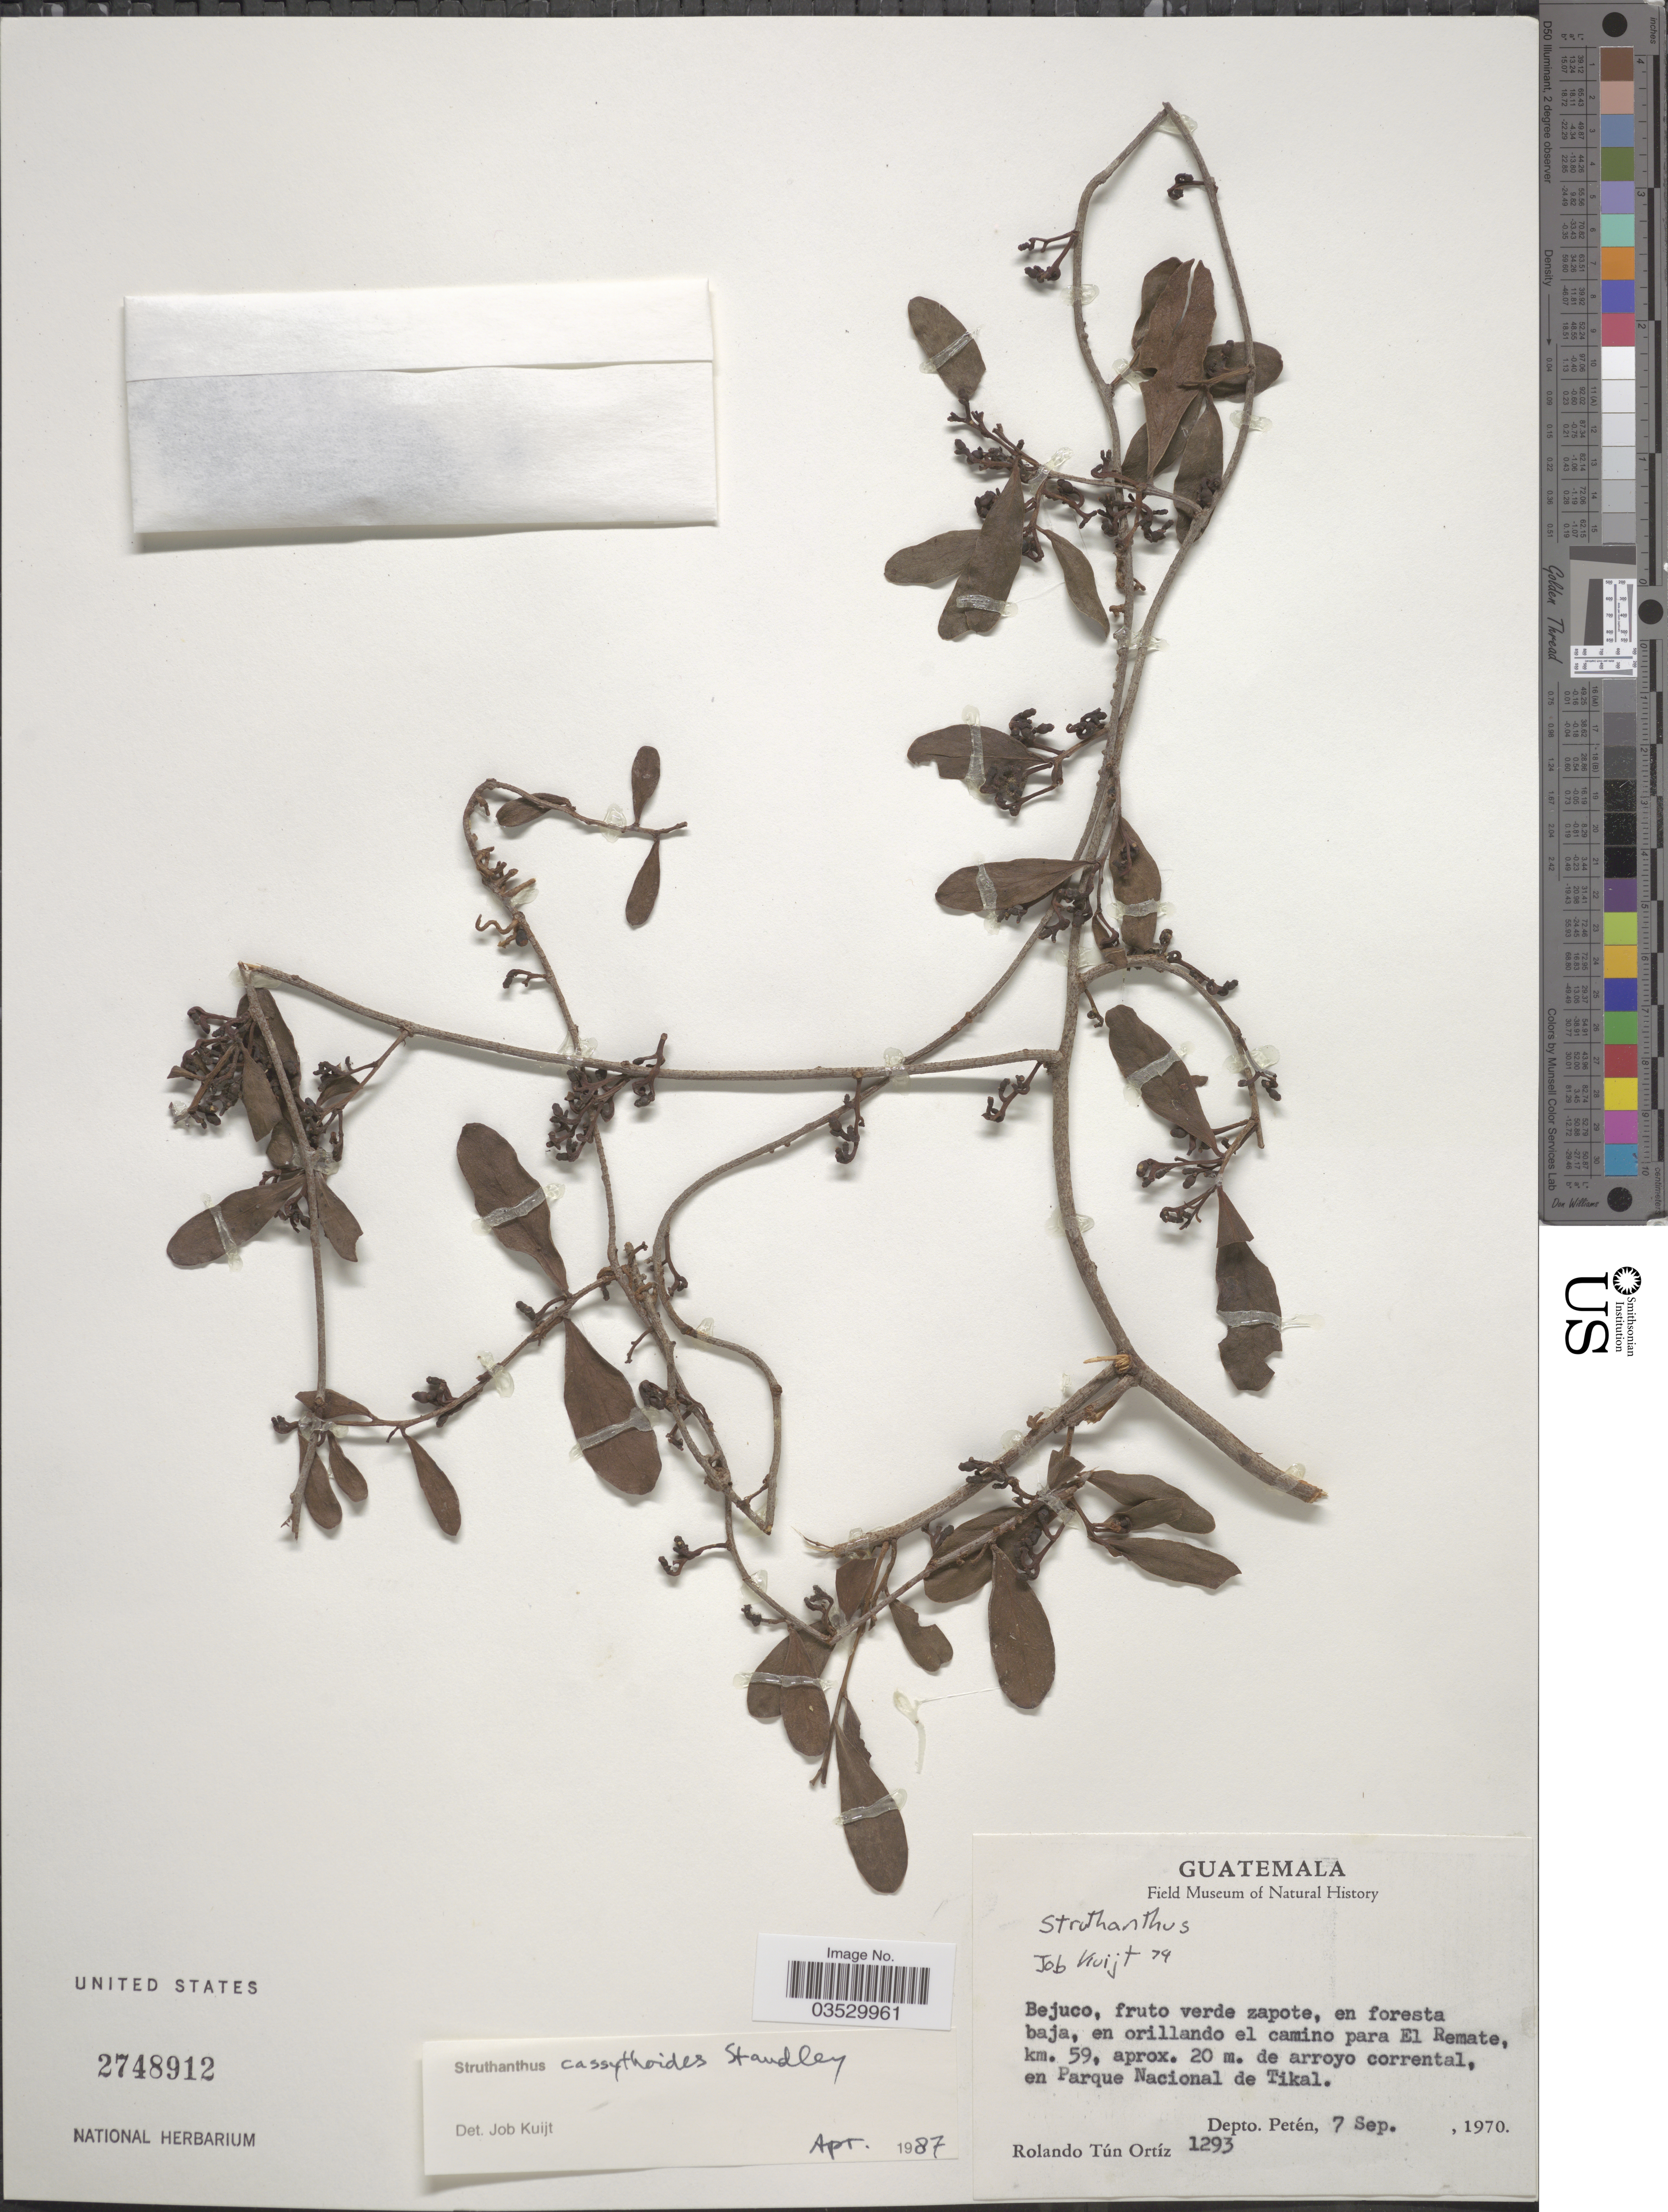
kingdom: Plantae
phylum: Tracheophyta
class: Magnoliopsida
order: Santalales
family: Loranthaceae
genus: Struthanthus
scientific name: Struthanthus cassythoides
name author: Standl.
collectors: R. T. Ortíz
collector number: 1293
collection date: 1970-09-07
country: Guatemala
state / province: El Petén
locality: En orillando el camino para El Remate, km. 59, aprox. 20 m. de arroyo corrental, en Parque Nacional de Tikal. Depto. Petén.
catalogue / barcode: US 2748912